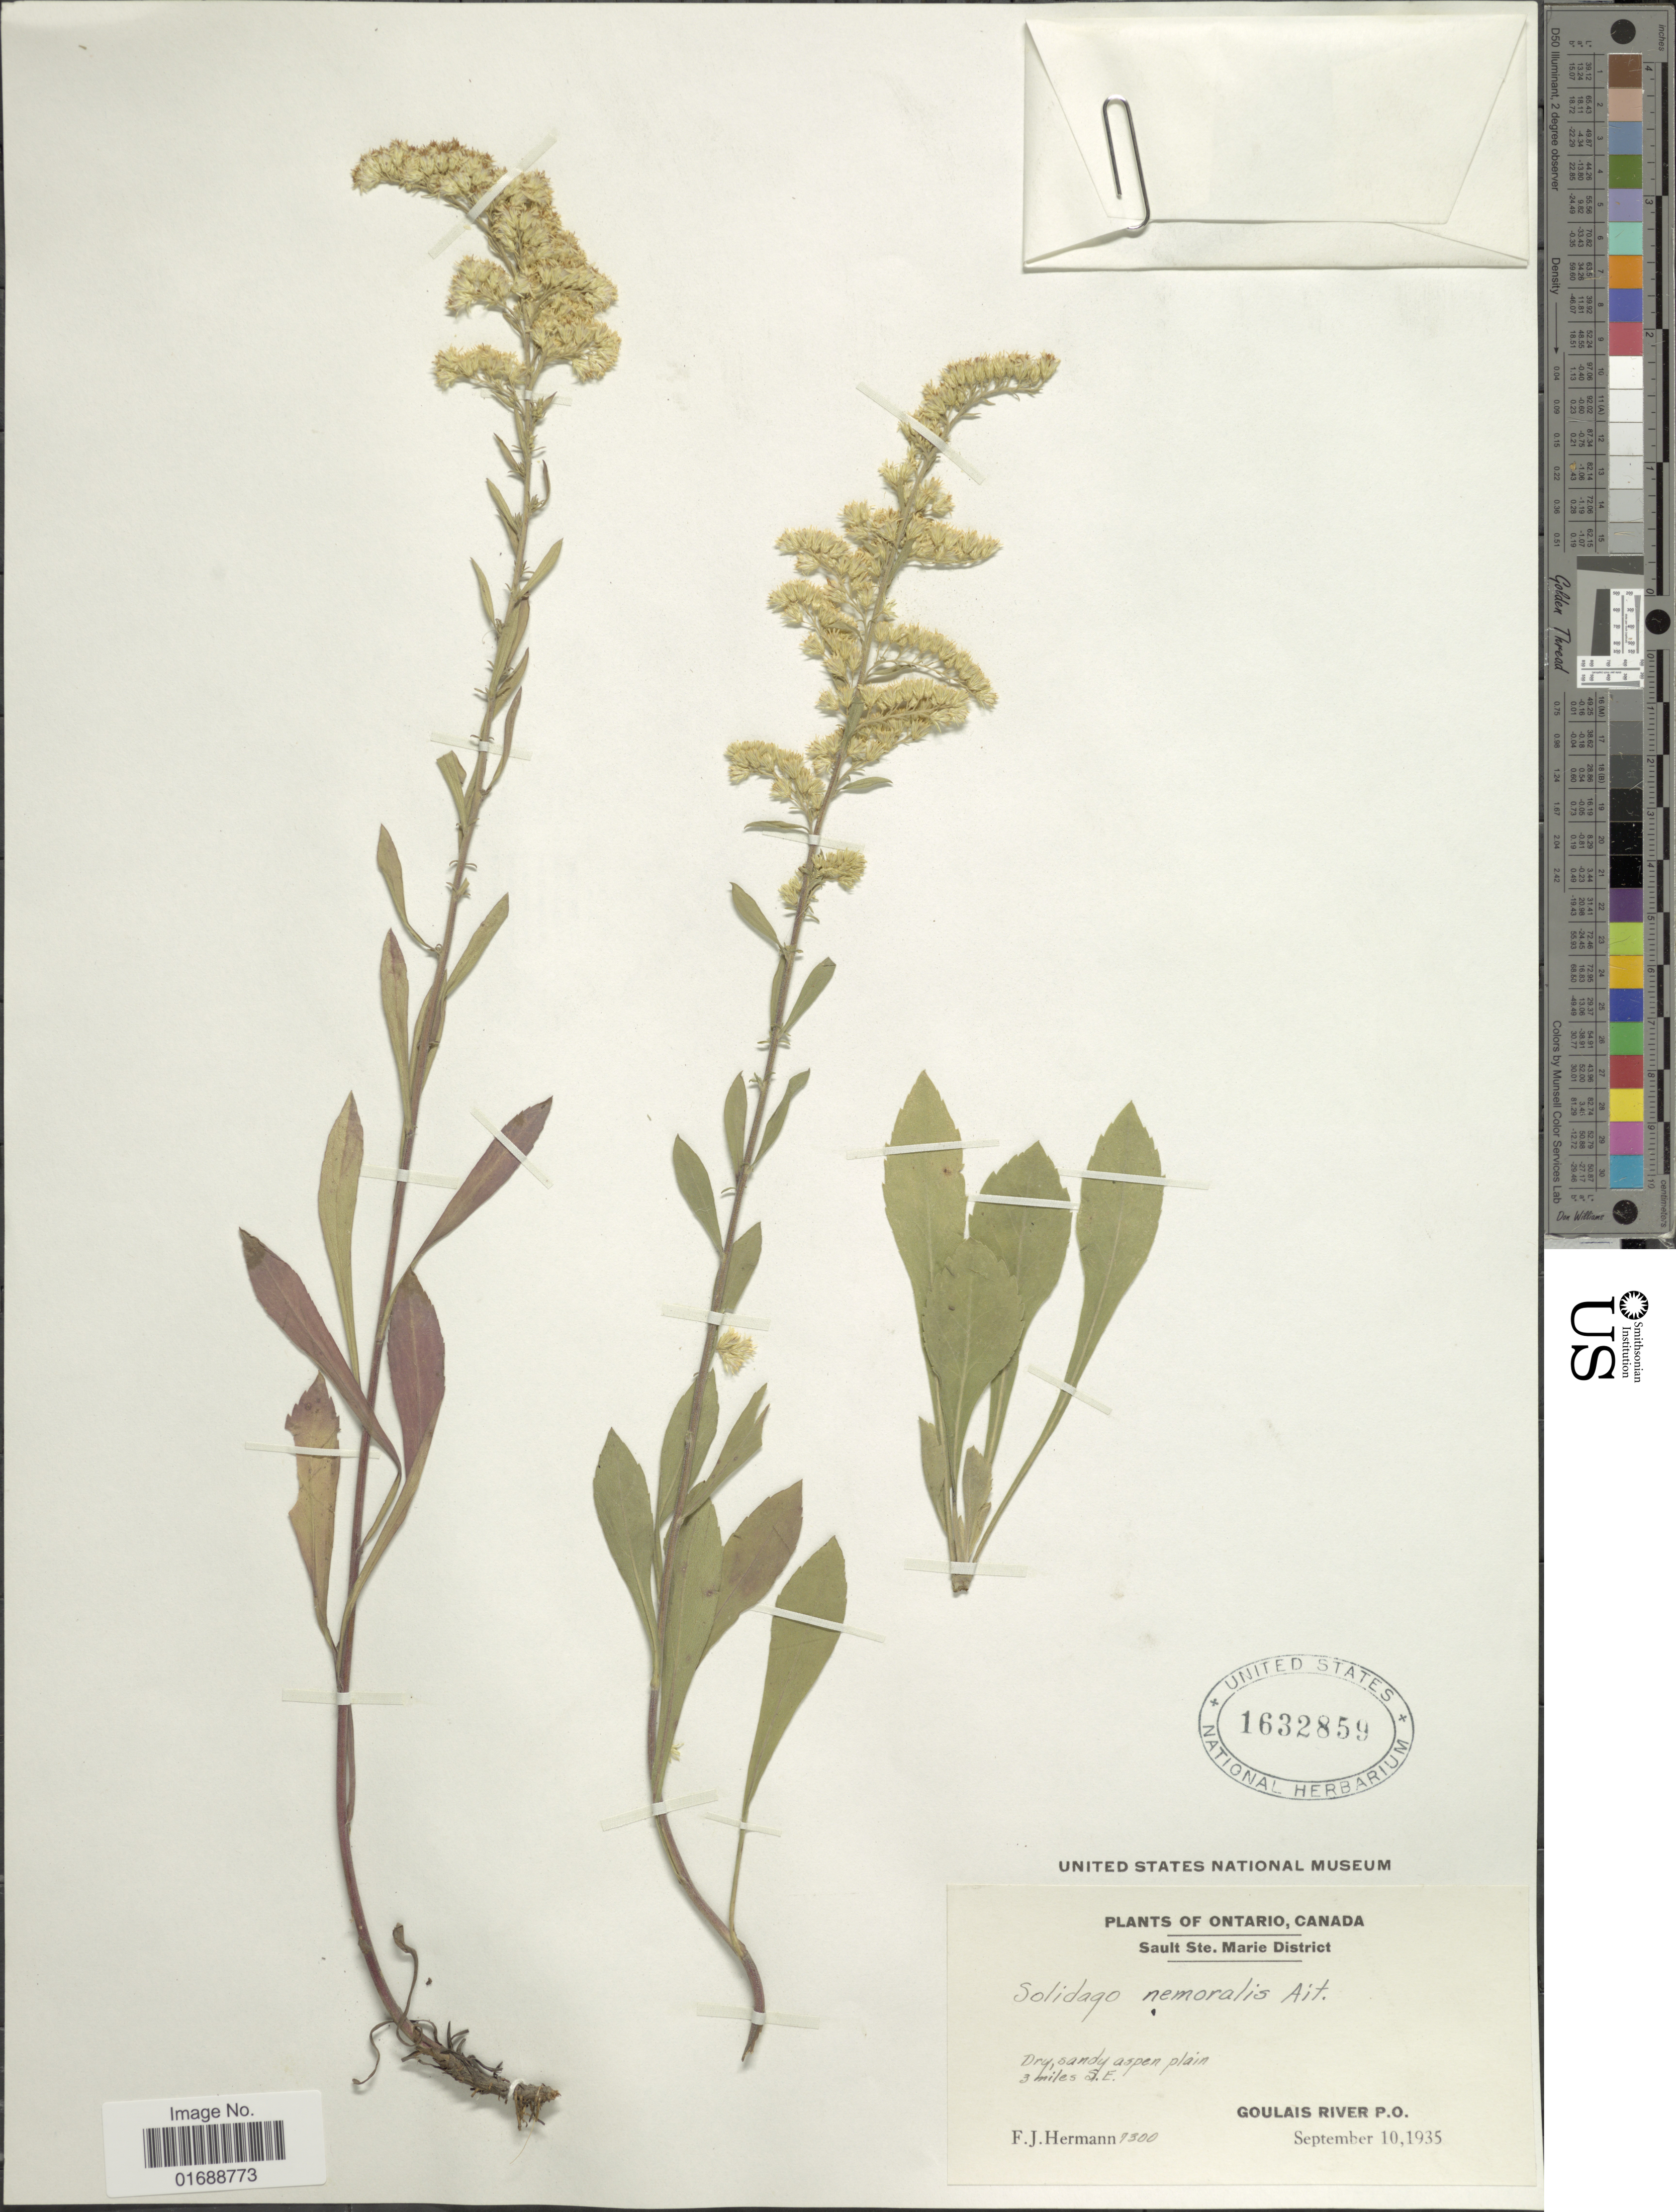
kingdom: Plantae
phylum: Tracheophyta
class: Magnoliopsida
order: Asterales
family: Asteraceae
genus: Solidago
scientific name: Solidago nemoralis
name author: Aiton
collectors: F. J. Hermann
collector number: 7300*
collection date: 1935-09-10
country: Canada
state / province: Ontario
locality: Sault Ste. Marie District, 3 miles S.E., Goulais River P.O.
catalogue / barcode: US 1632859